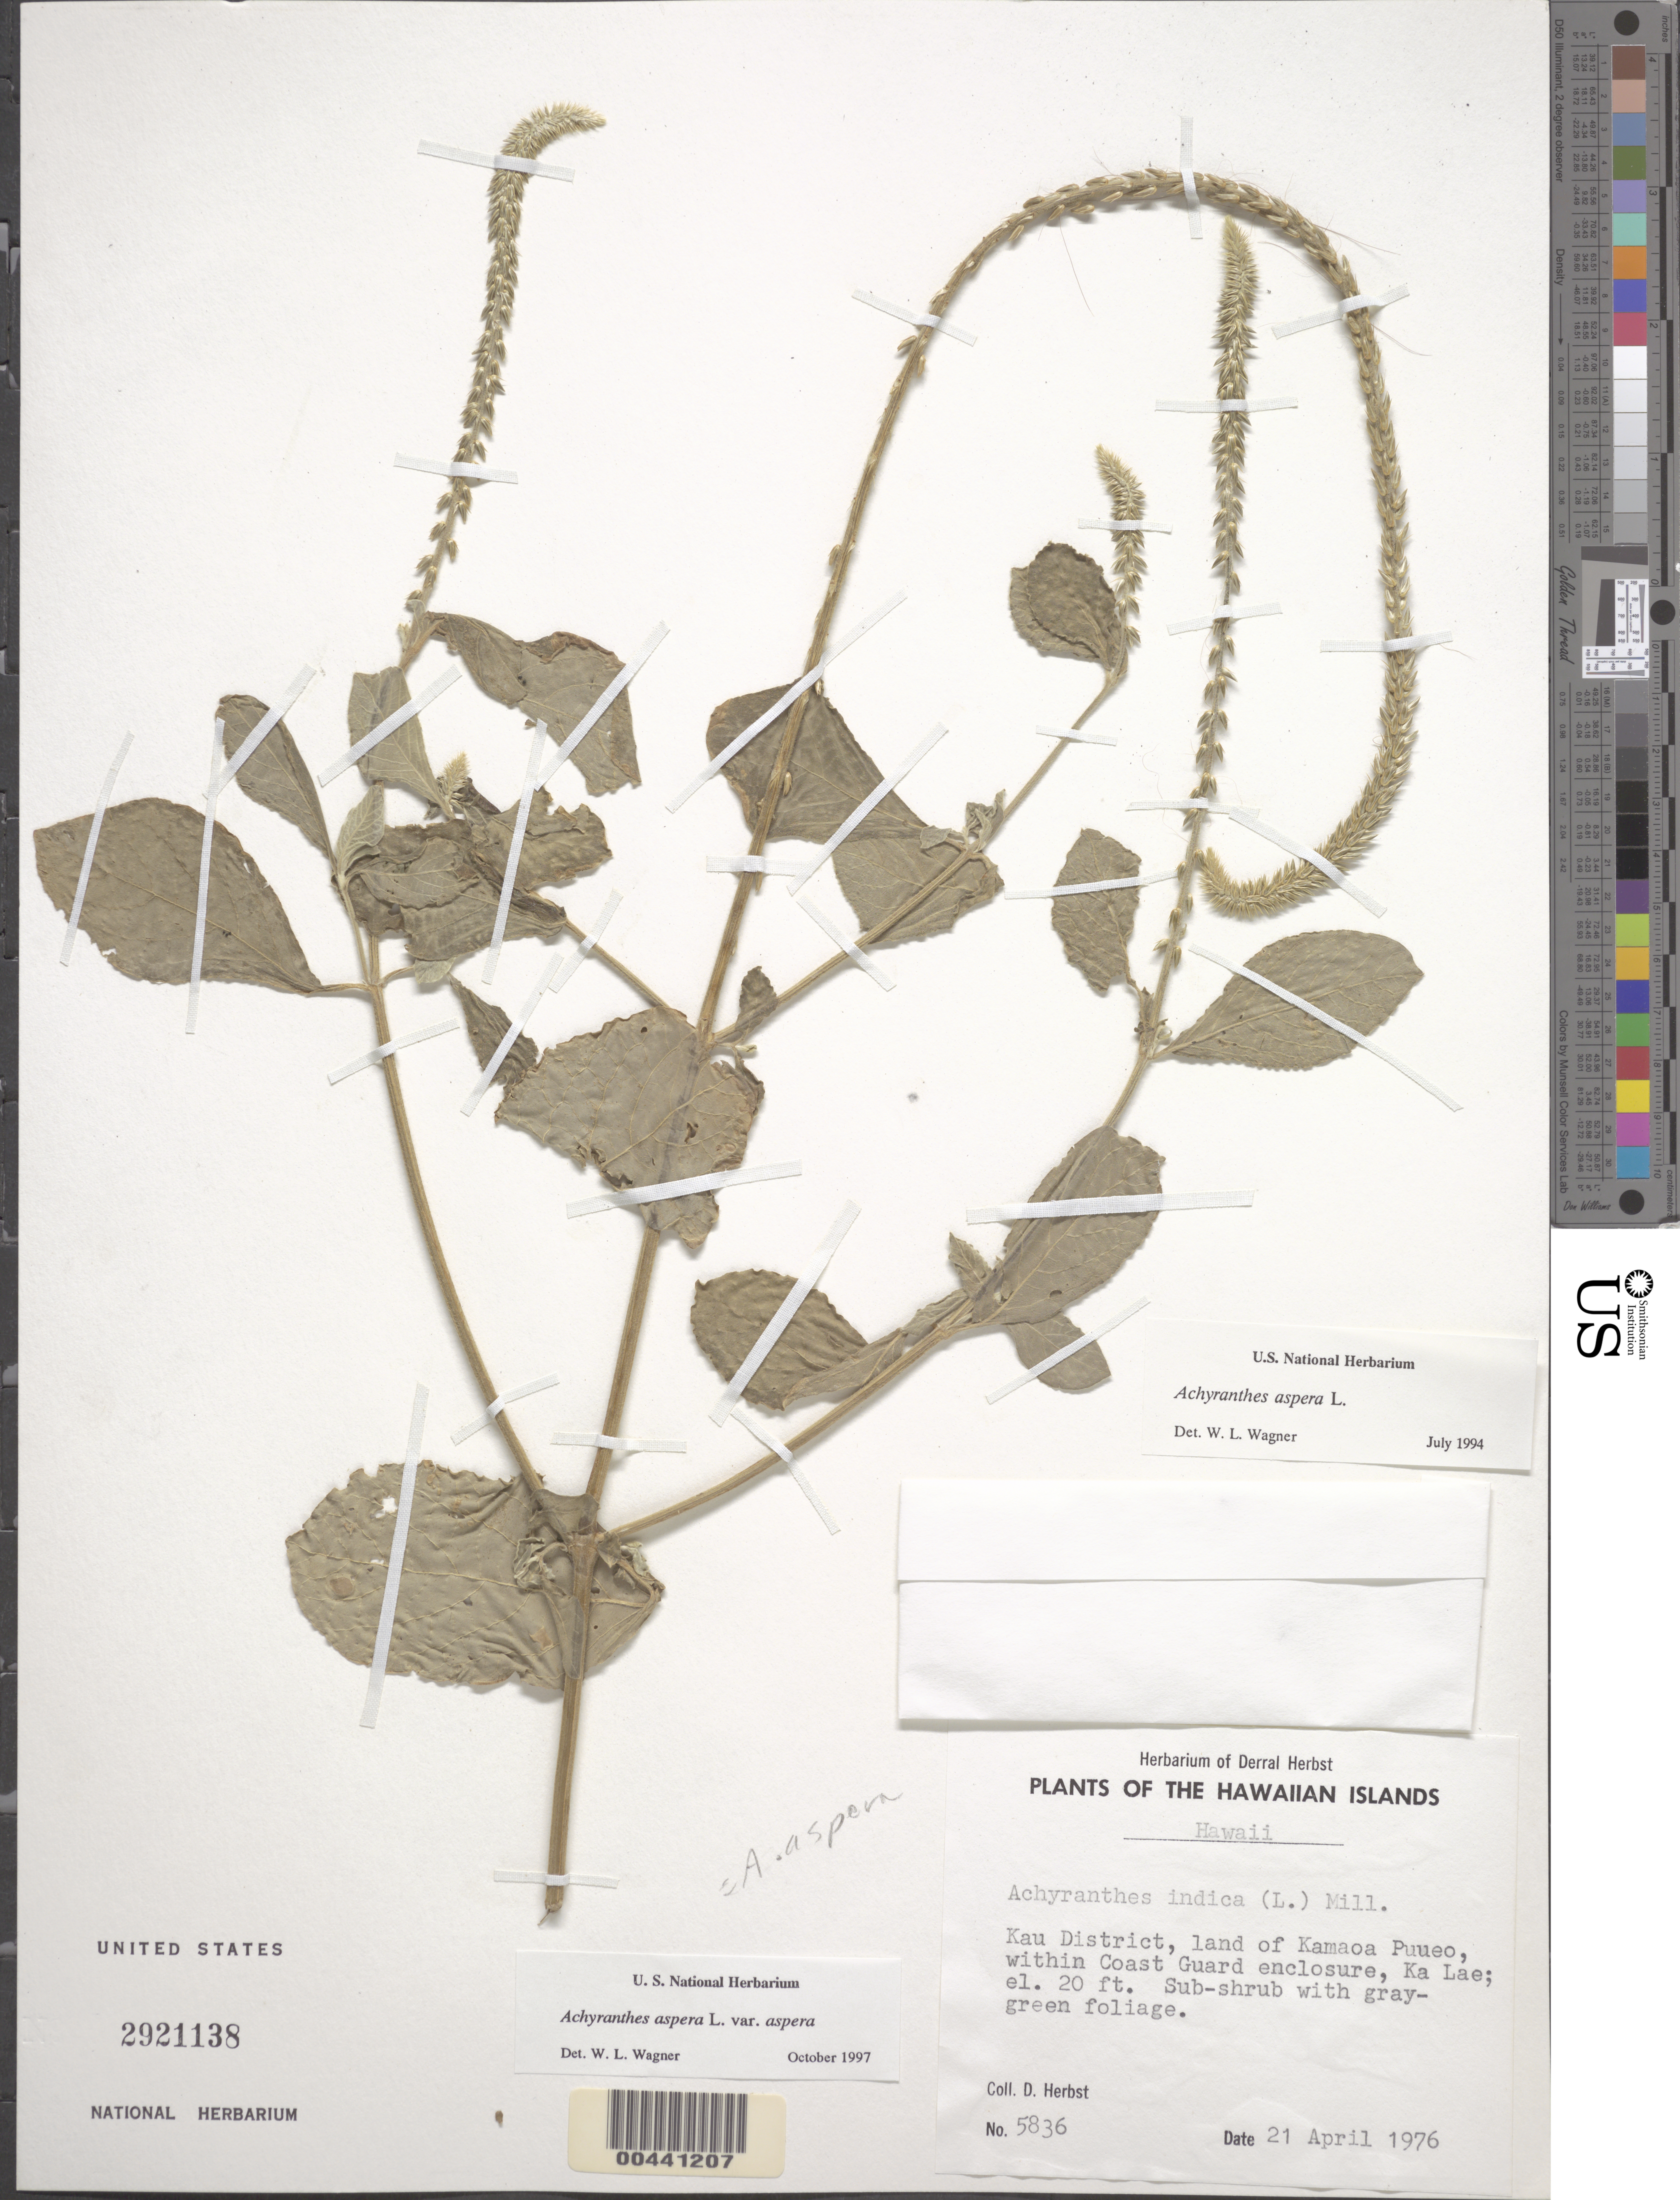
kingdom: Plantae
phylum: Tracheophyta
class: Magnoliopsida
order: Caryophyllales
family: Amaranthaceae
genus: Achyranthes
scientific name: Achyranthes aspera var. aspera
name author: L.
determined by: Wagner, W. L., (BOT), Smithsonian Institution - National Museum of Natural History (UNITED STATES)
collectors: D. R. Herbst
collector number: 5836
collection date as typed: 21 Apr 1976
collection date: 1976-04-21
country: United States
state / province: Hawaii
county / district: Hawaii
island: Hawaii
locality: Kau Dist.; land of Kamaoa Puueo, within Coast Guard enclosure, Ka Lae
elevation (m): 6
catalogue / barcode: US 2921138